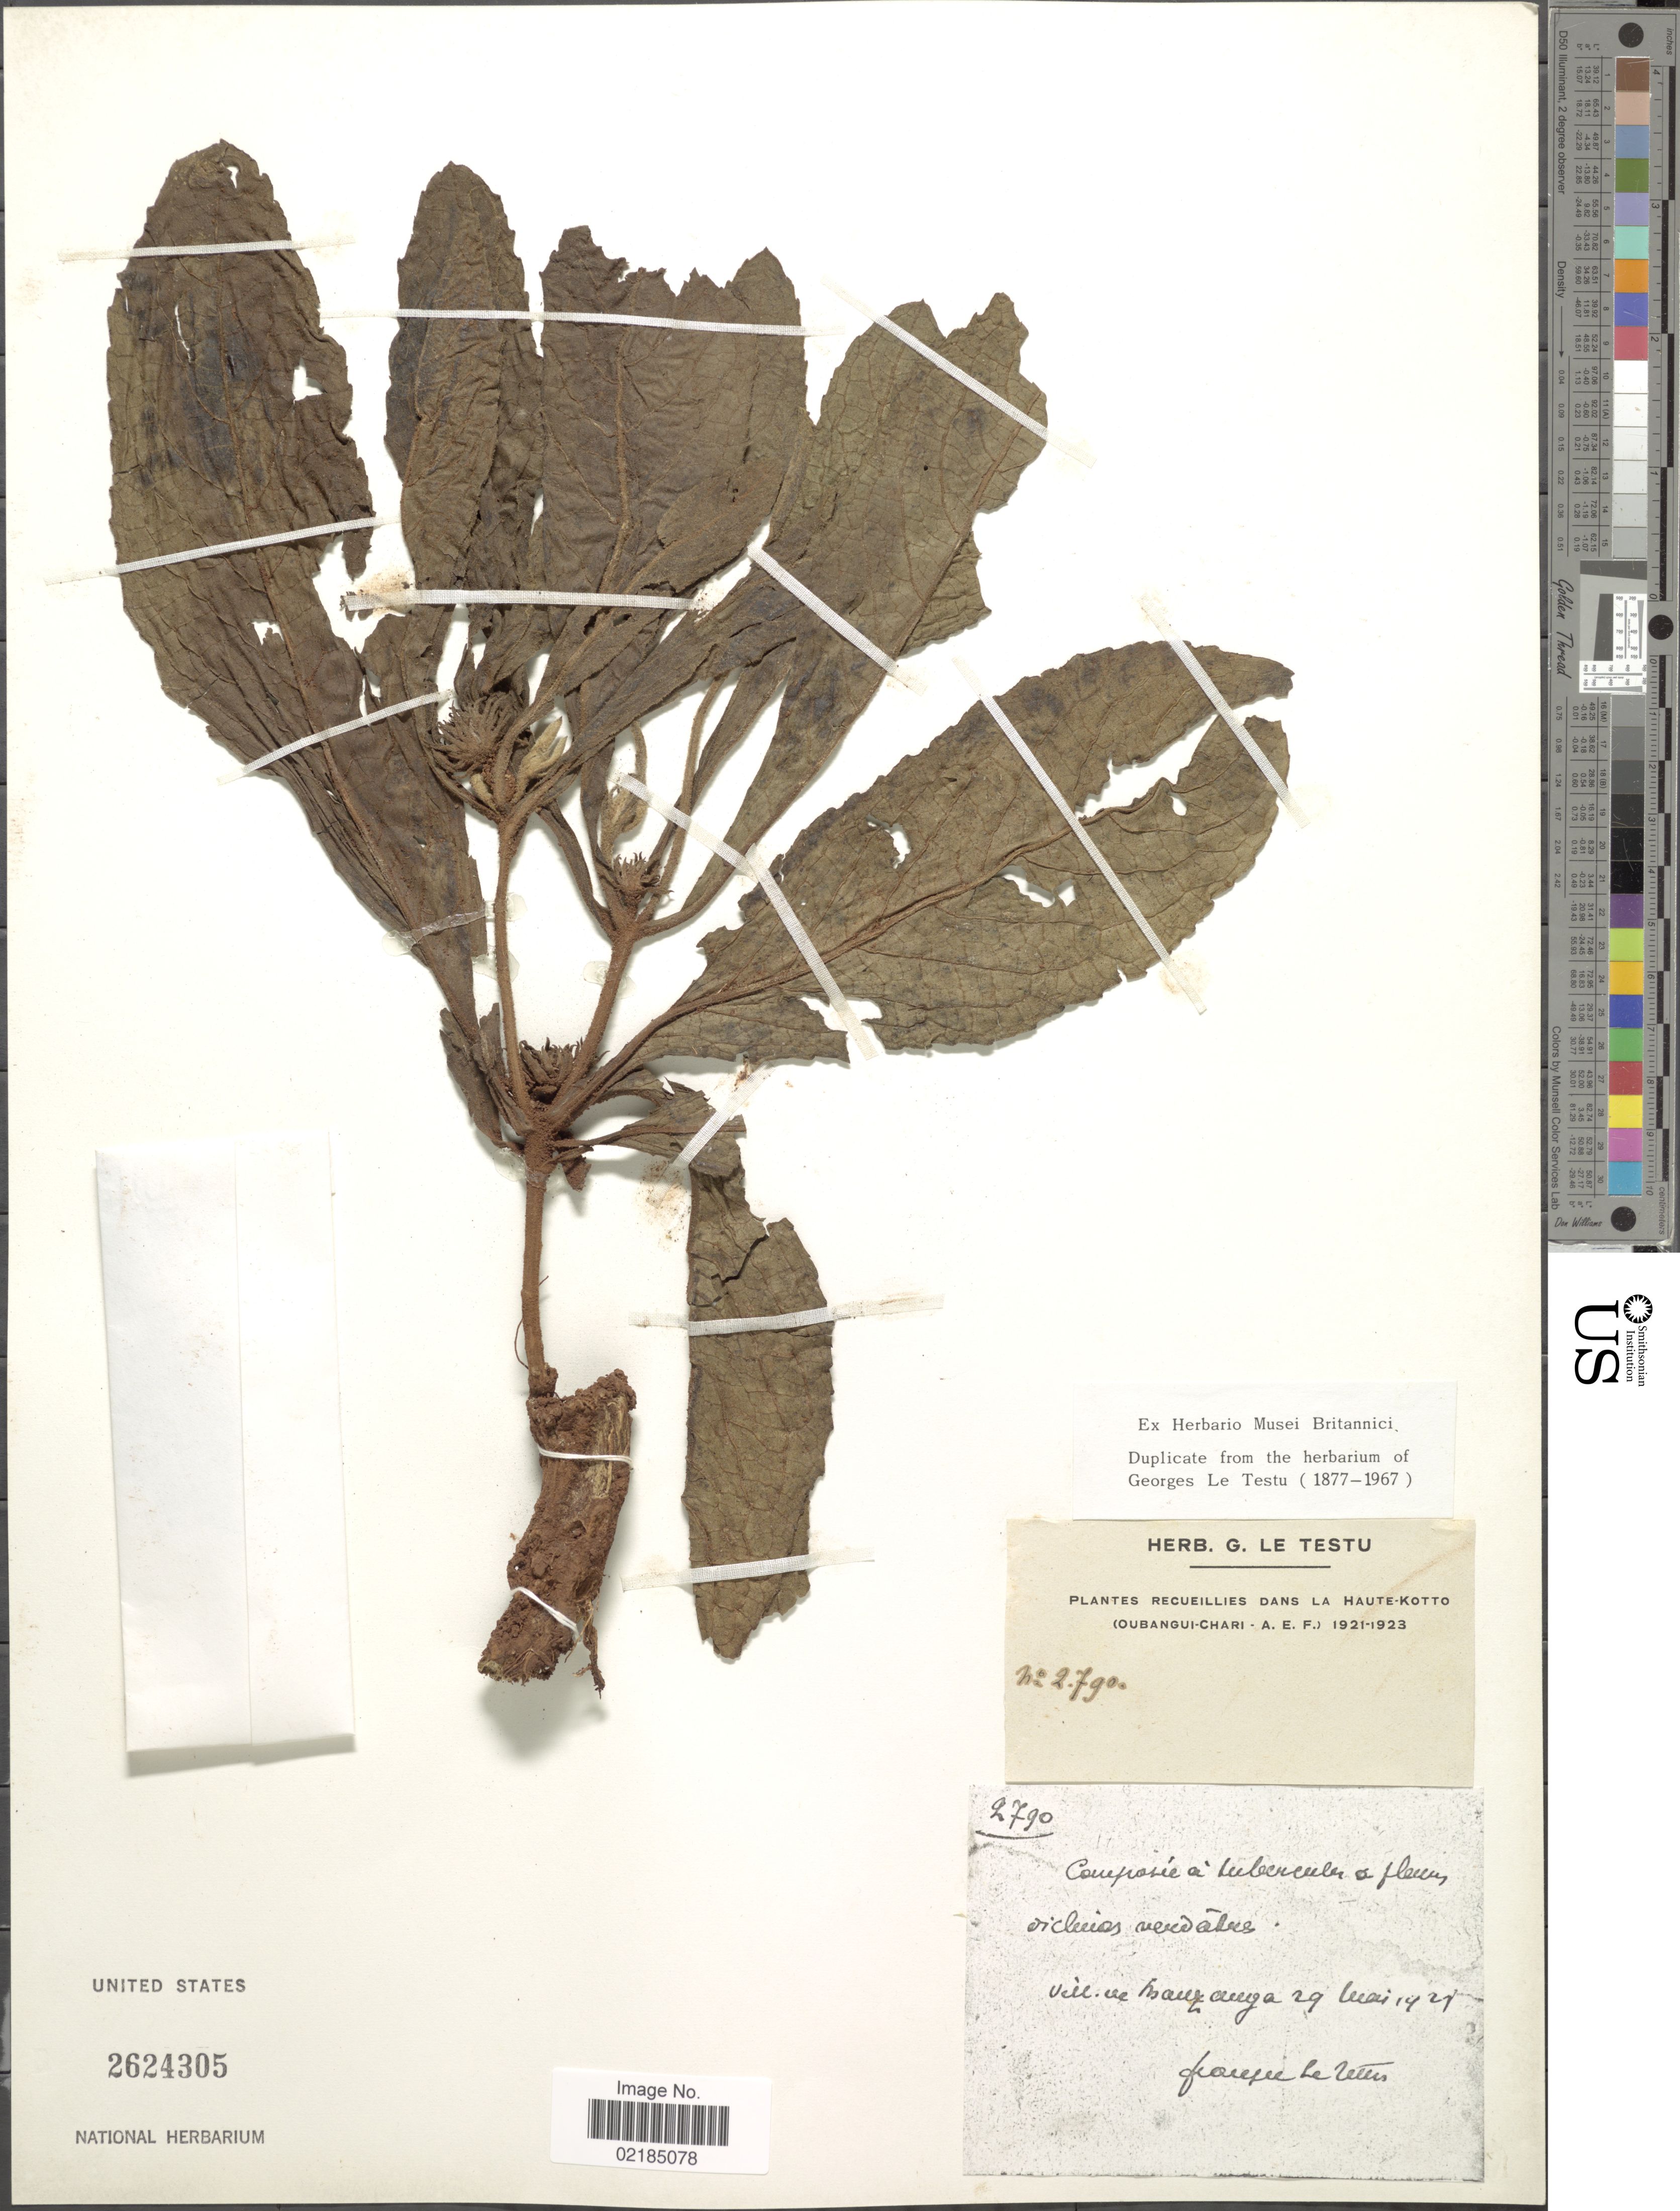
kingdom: Plantae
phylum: Tracheophyta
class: Magnoliopsida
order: Asterales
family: Asteraceae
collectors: ex herb. G. Le Testu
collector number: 2790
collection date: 1921-05-29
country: Central African Republic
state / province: Haute-Kotto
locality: Recueillies dans la Haute-Kotto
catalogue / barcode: US 2624305